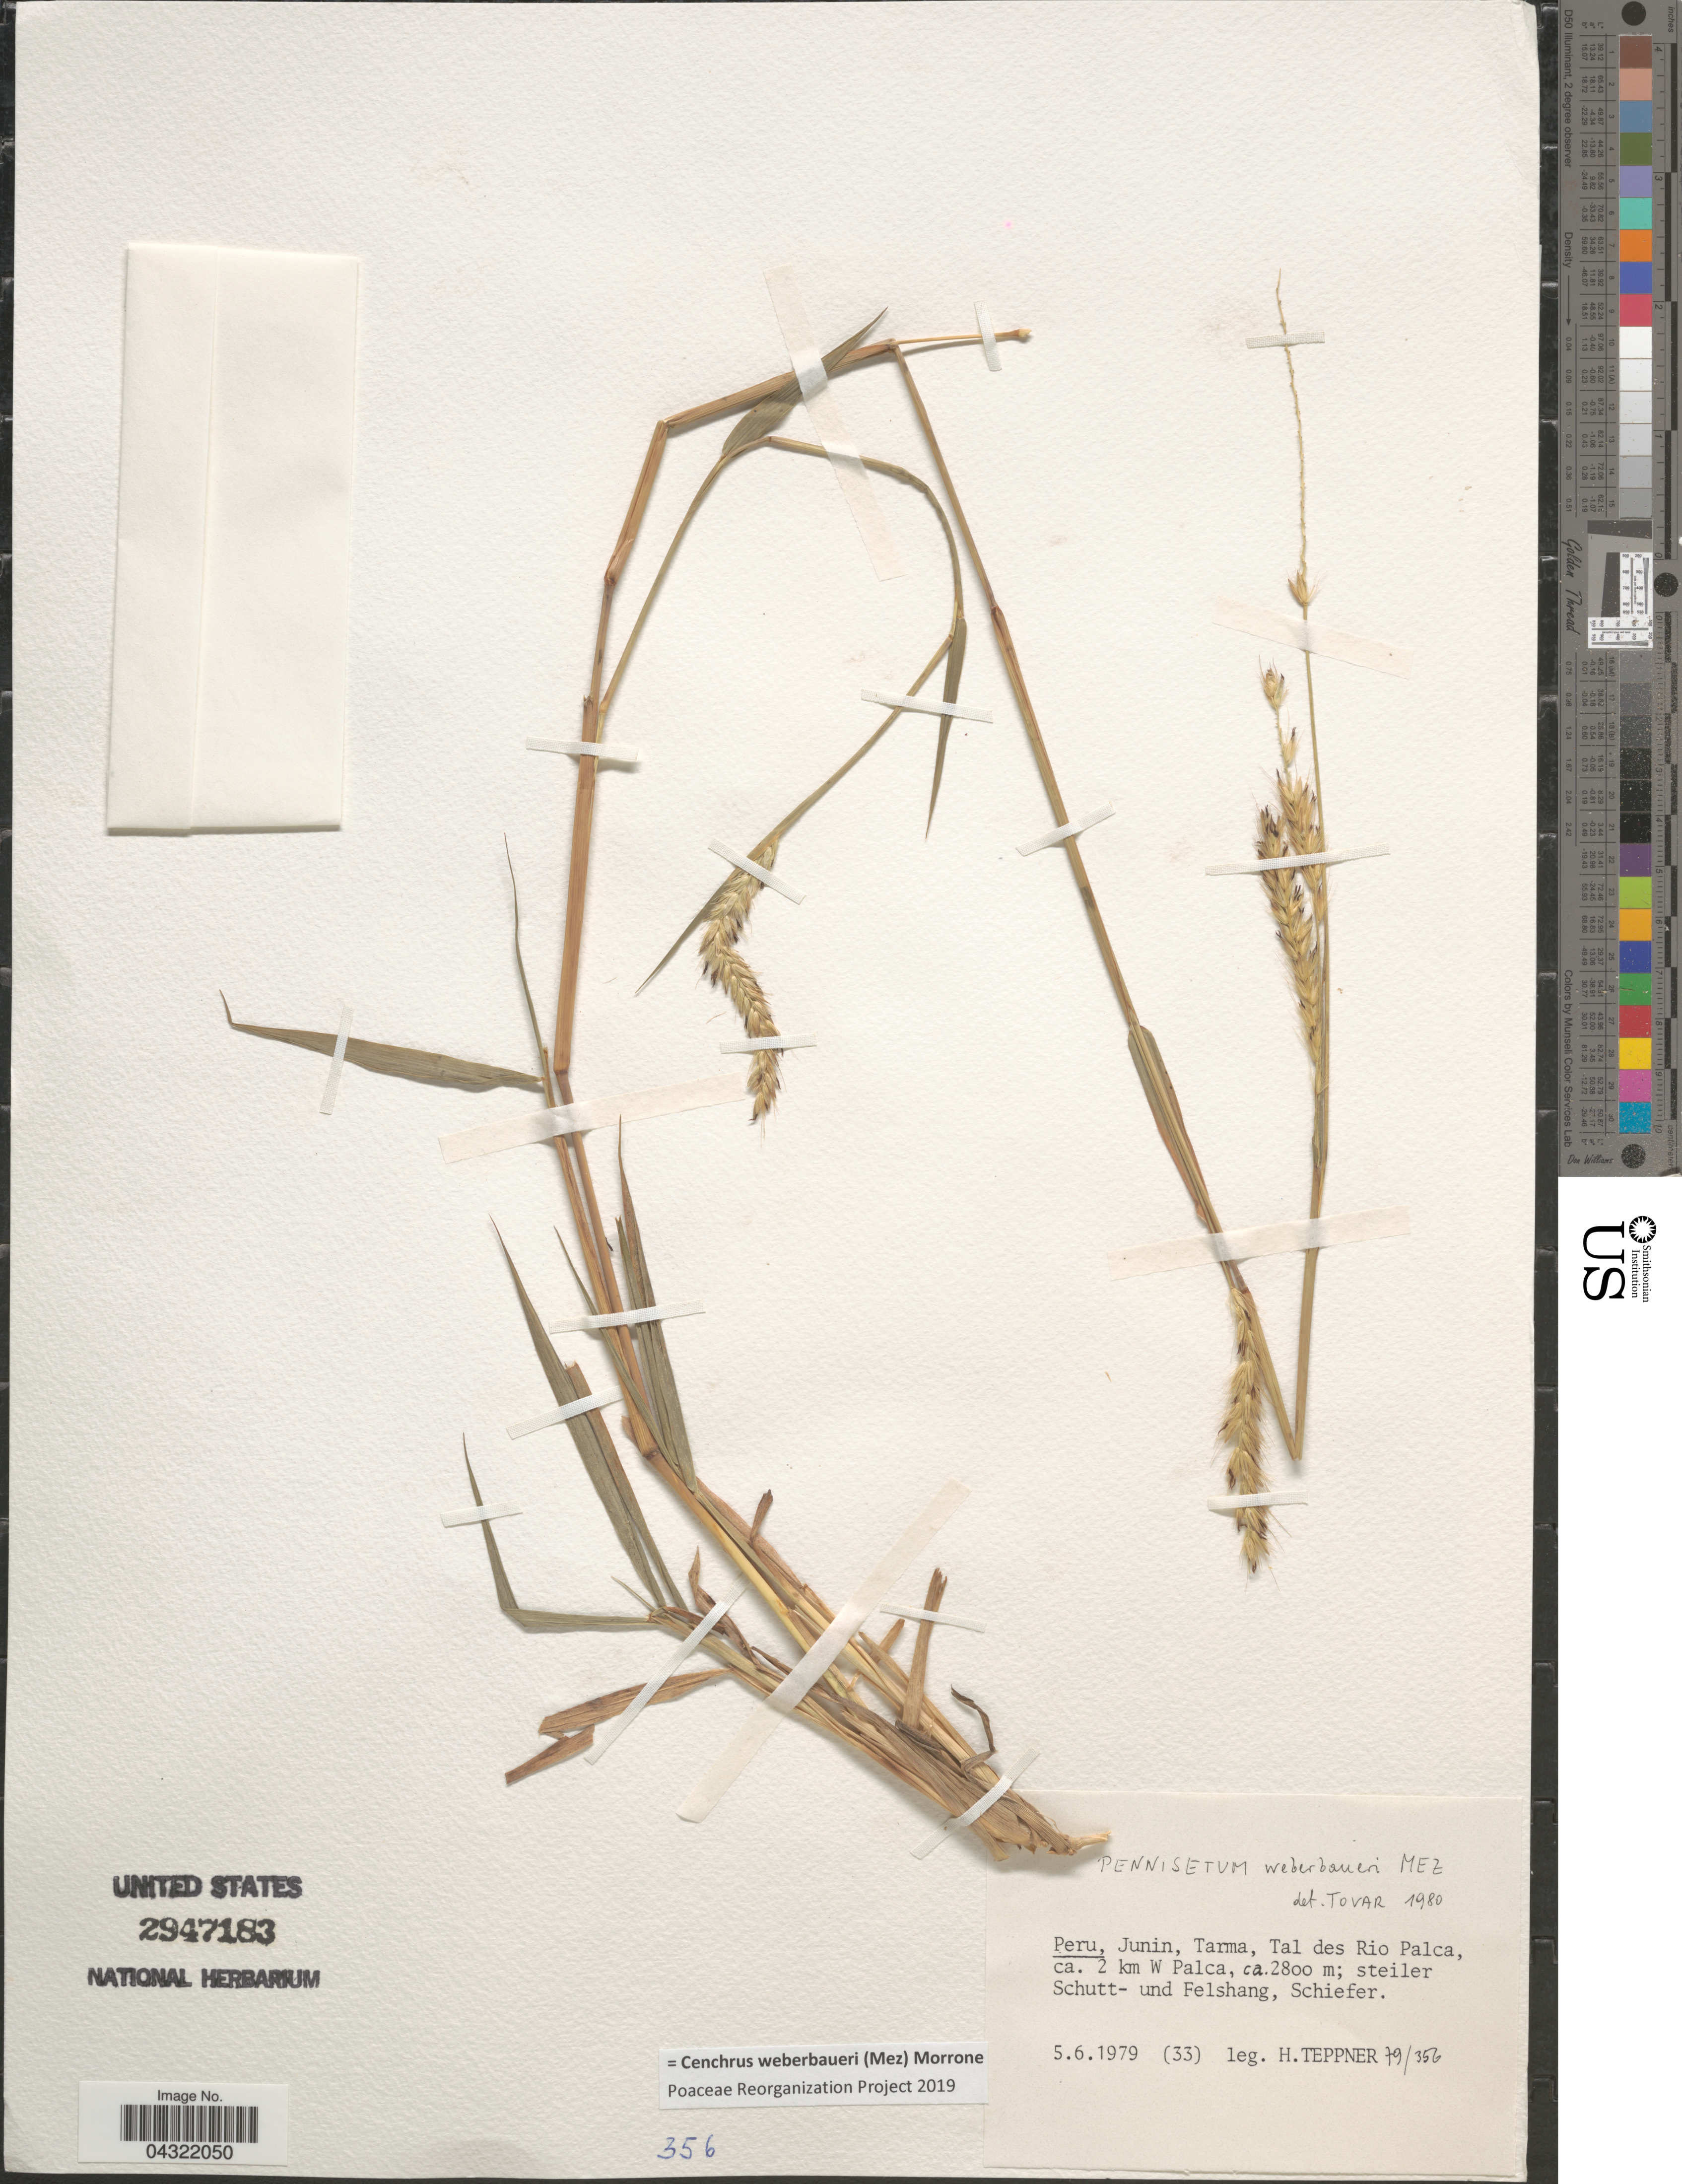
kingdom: Plantae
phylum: Tracheophyta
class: Liliopsida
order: Poales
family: Poaceae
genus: Cenchrus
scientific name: Cenchrus weberbaueri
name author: (Mez) Morrone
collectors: H. Teppner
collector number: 79/356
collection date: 1979-06-05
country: Peru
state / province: Junín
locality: Tarma, Tal des Rio Palca, ca. 2 km W Palca.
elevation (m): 2800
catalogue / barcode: US 2947183